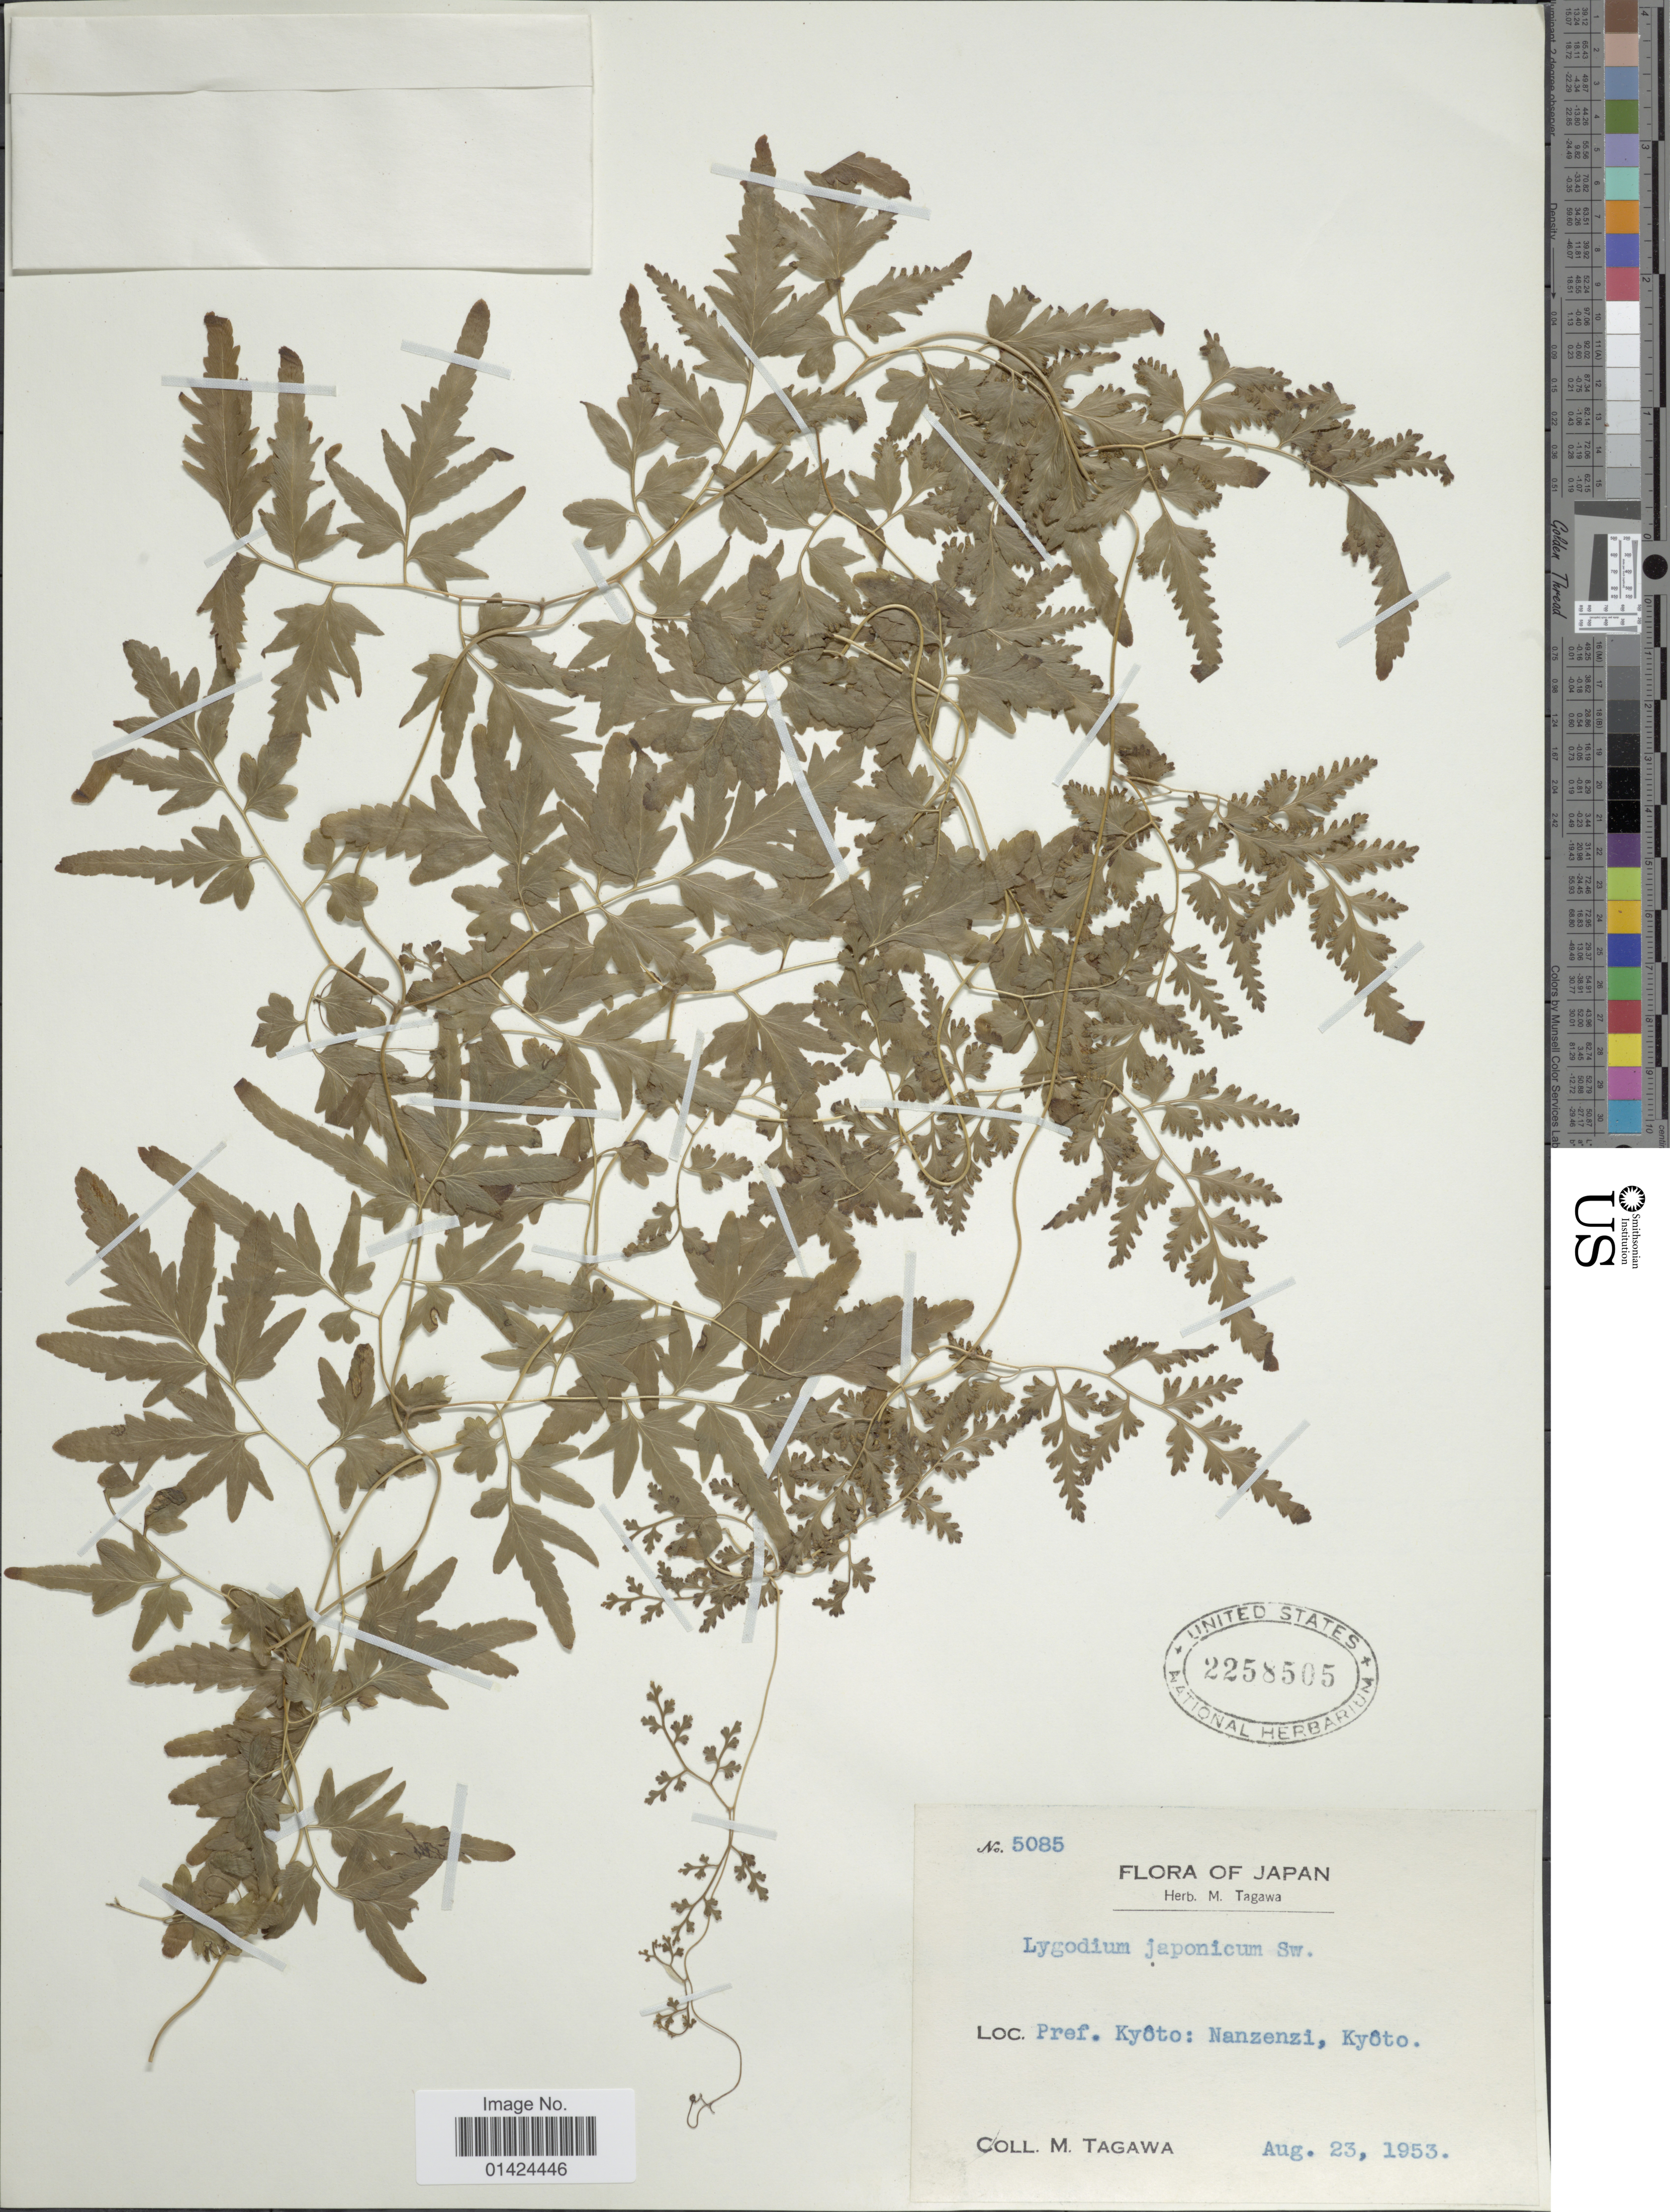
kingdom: Plantae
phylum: Tracheophyta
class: Polypodiopsida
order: Schizaeales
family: Lygodiaceae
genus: Lygodium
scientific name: Lygodium japonicum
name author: (Thunb.) Sw.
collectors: M. Tagawa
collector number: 5085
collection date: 1953-08-23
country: Japan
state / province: Kyoto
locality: Nanzenzi.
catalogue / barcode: US 2258505